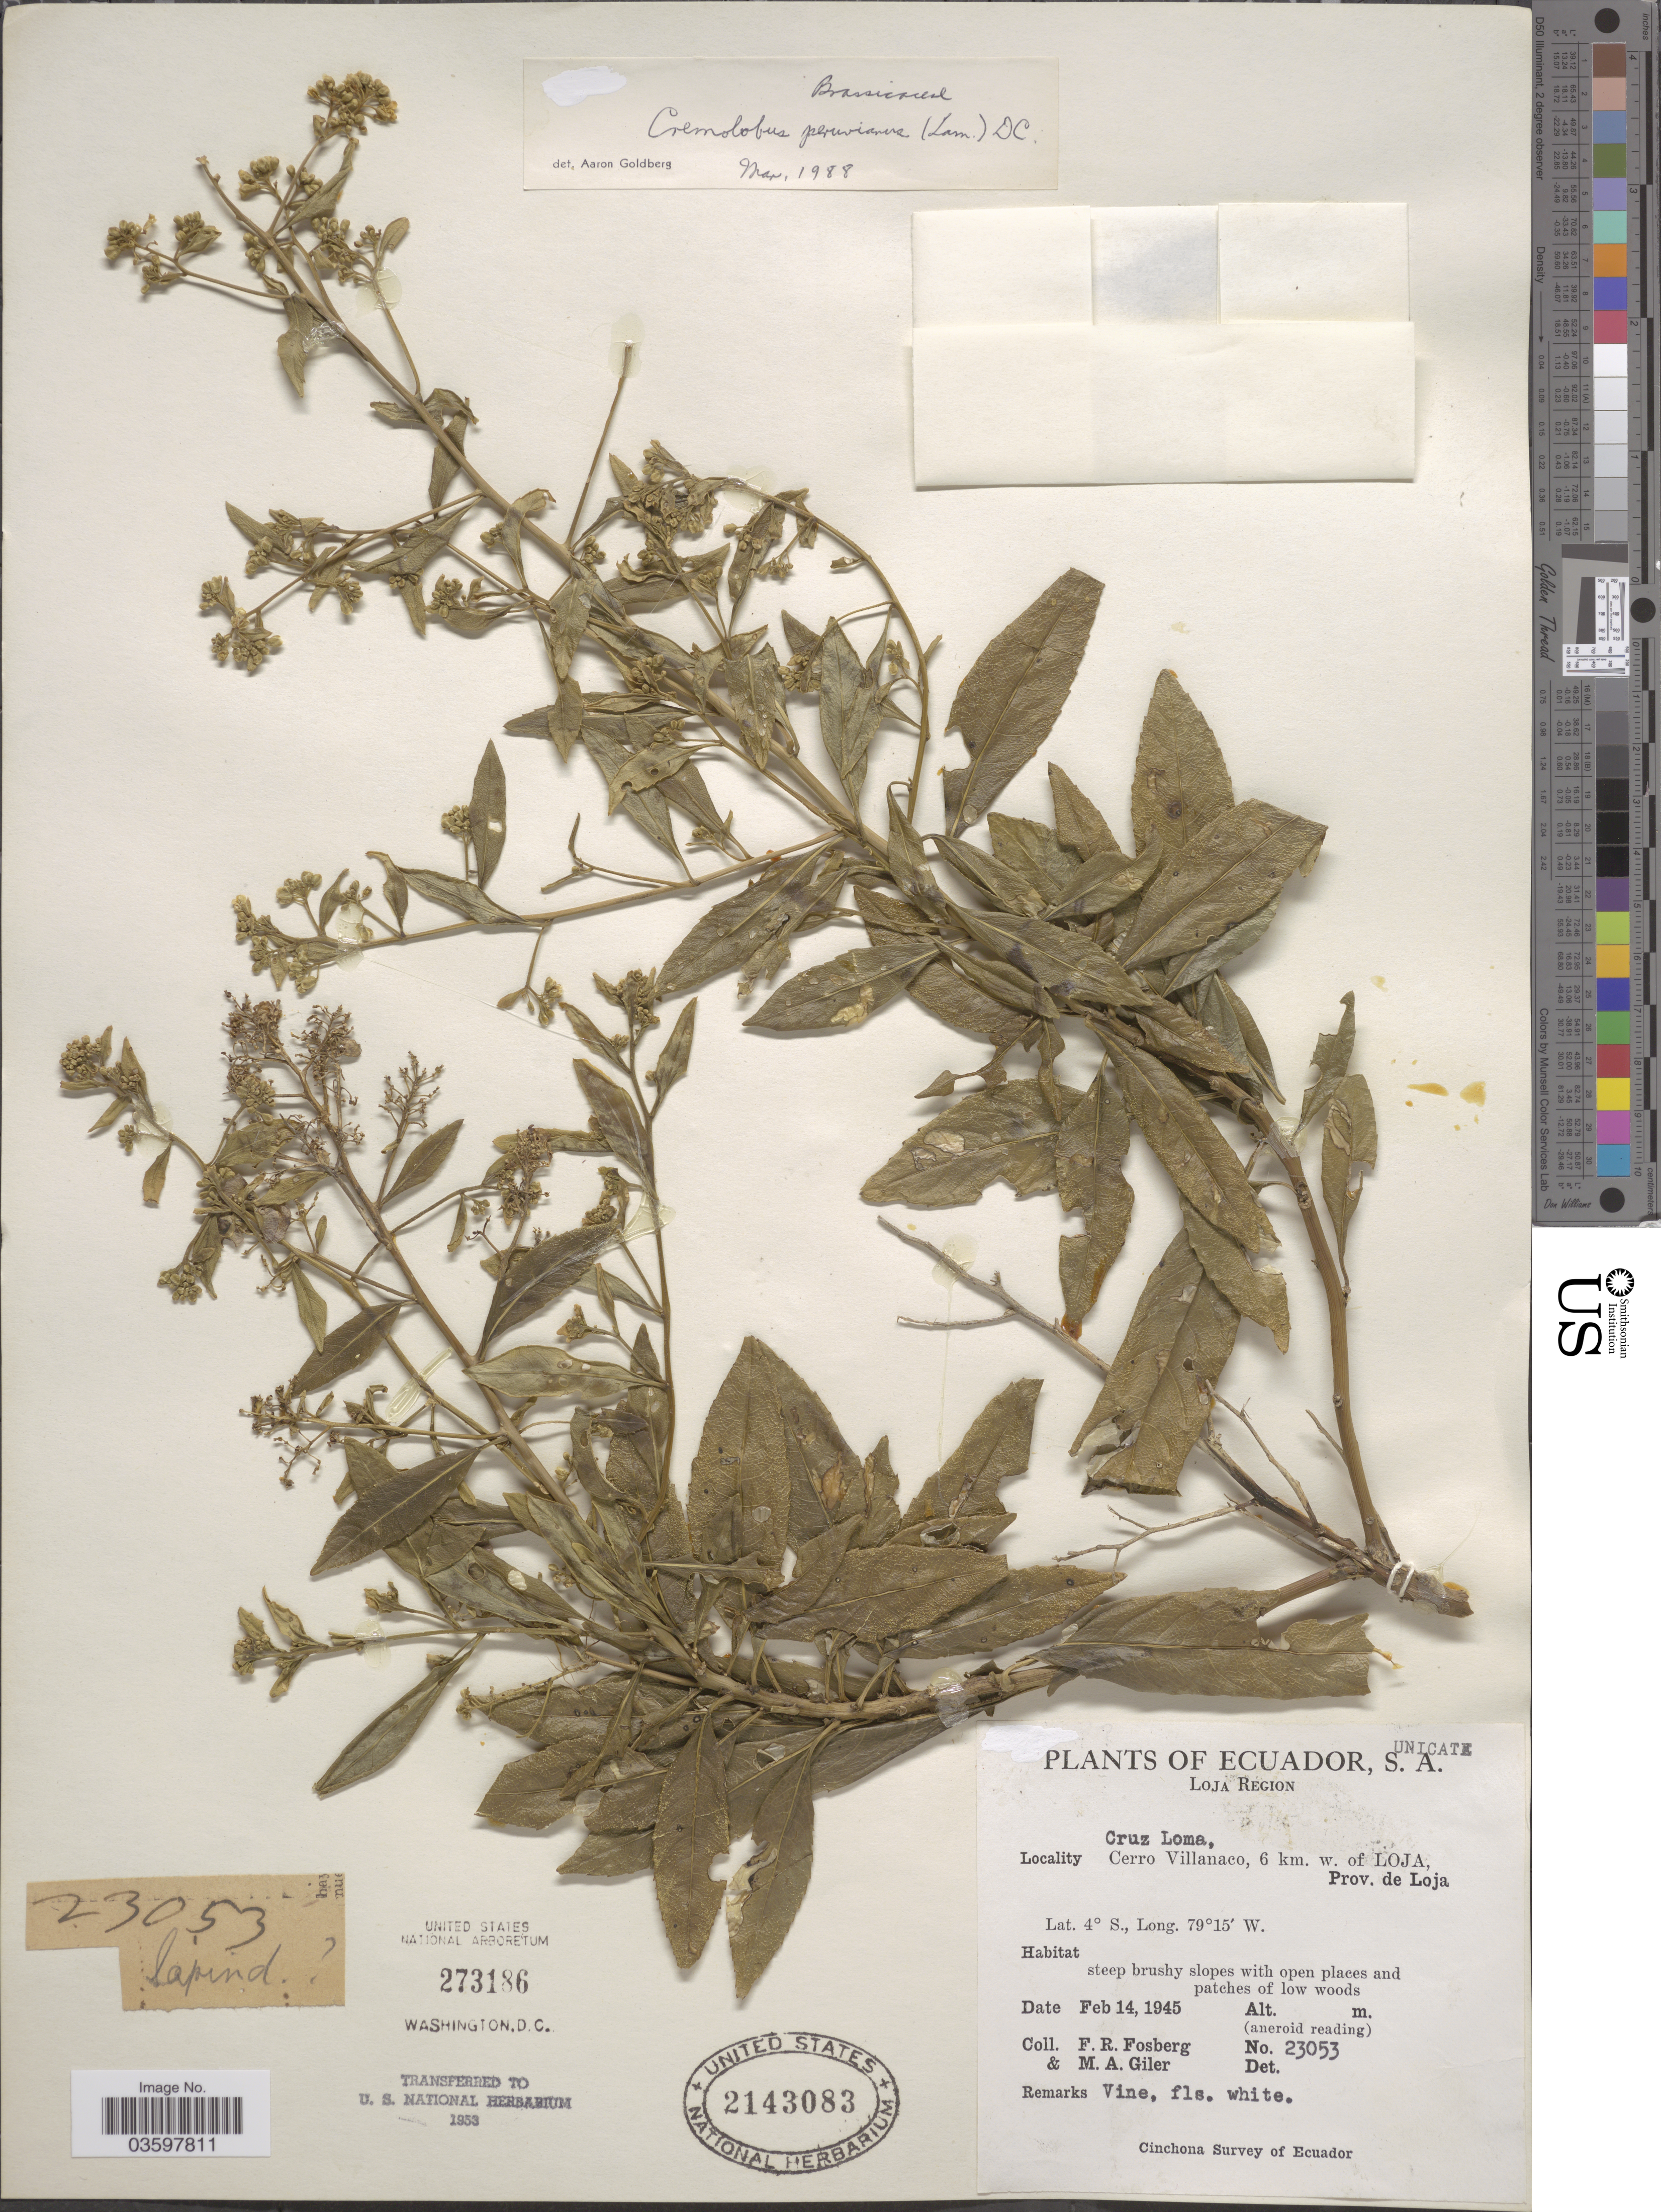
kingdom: Plantae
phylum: Tracheophyta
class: Magnoliopsida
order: Brassicales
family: Brassicaceae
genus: Cremolobus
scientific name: Cremolobus peruvianus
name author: (Lam.) DC.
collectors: F. R. Fosberg & M. Giler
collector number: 23053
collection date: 1945-02-14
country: Ecuador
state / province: Loja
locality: Loja Region. Cruz Loma, Cerro Villanaco, 6 km. w. of Loja.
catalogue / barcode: US 2143083